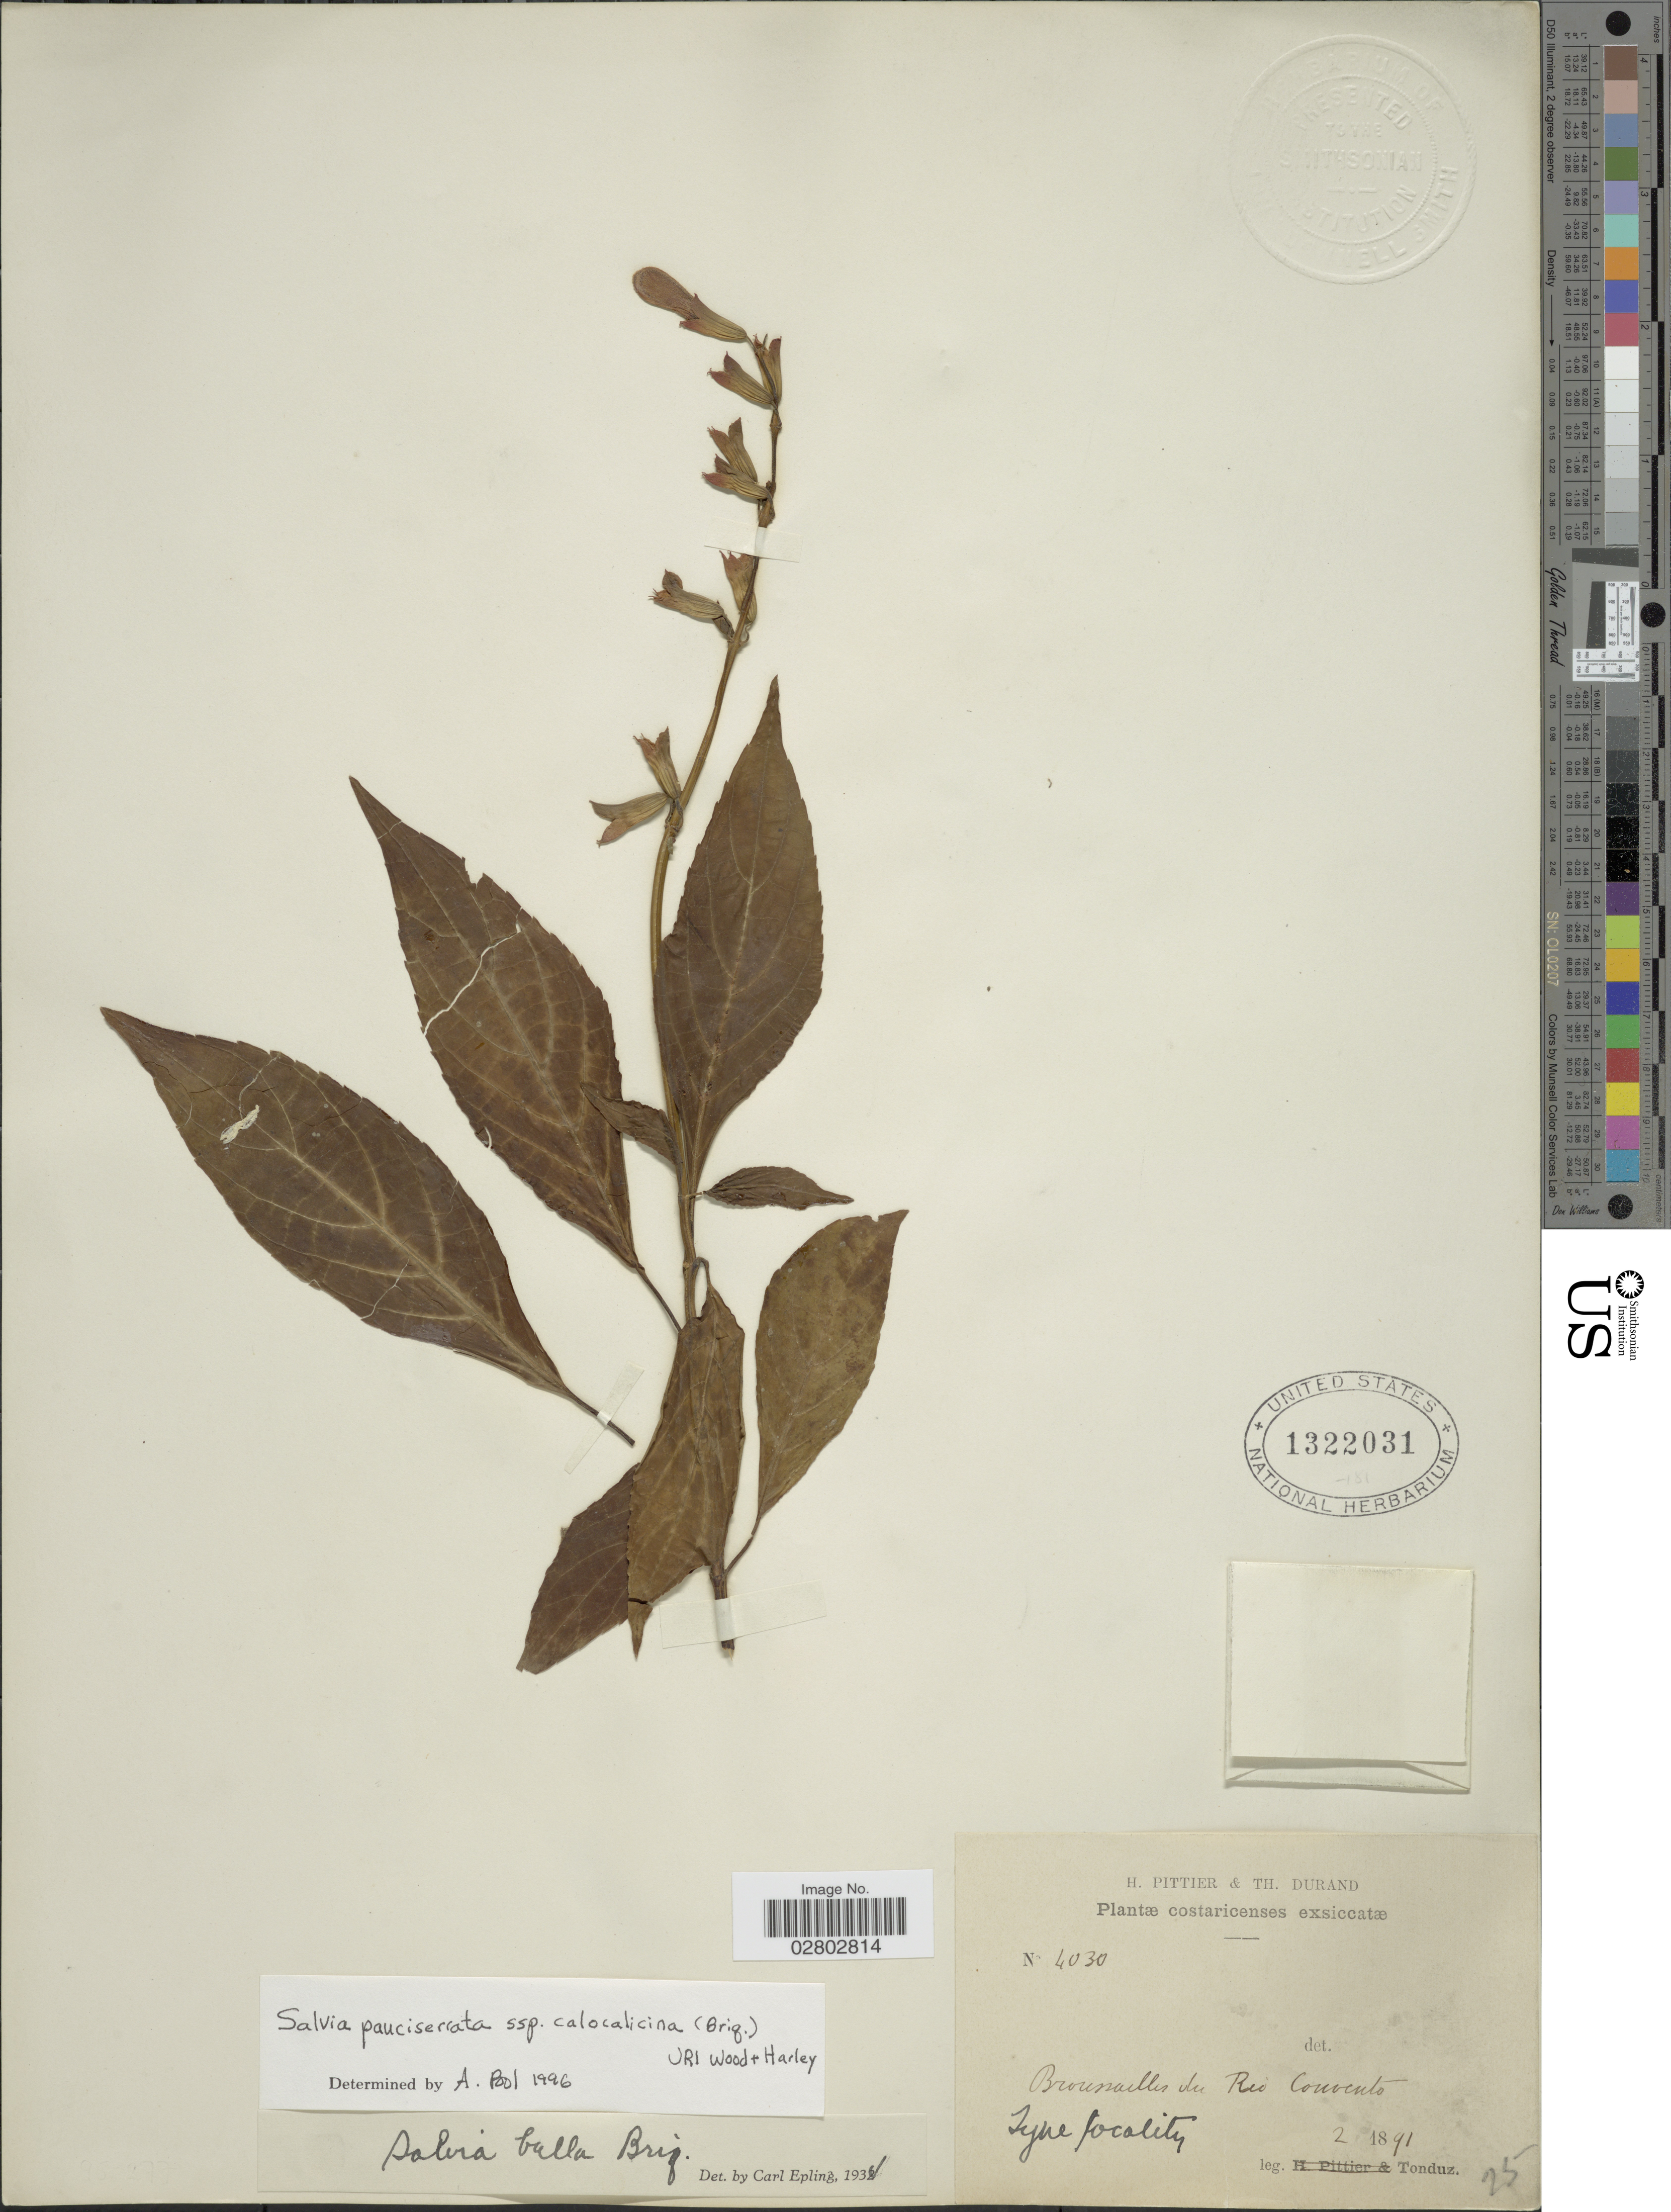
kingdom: Plantae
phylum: Tracheophyta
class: Magnoliopsida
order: Lamiales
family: Lamiaceae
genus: Salvia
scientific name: Salvia pauciserrata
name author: Benth.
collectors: Tonduz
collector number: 4030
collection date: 1891-02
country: Costa Rica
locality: Broussailles du Rio Convento.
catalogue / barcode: US 1322031